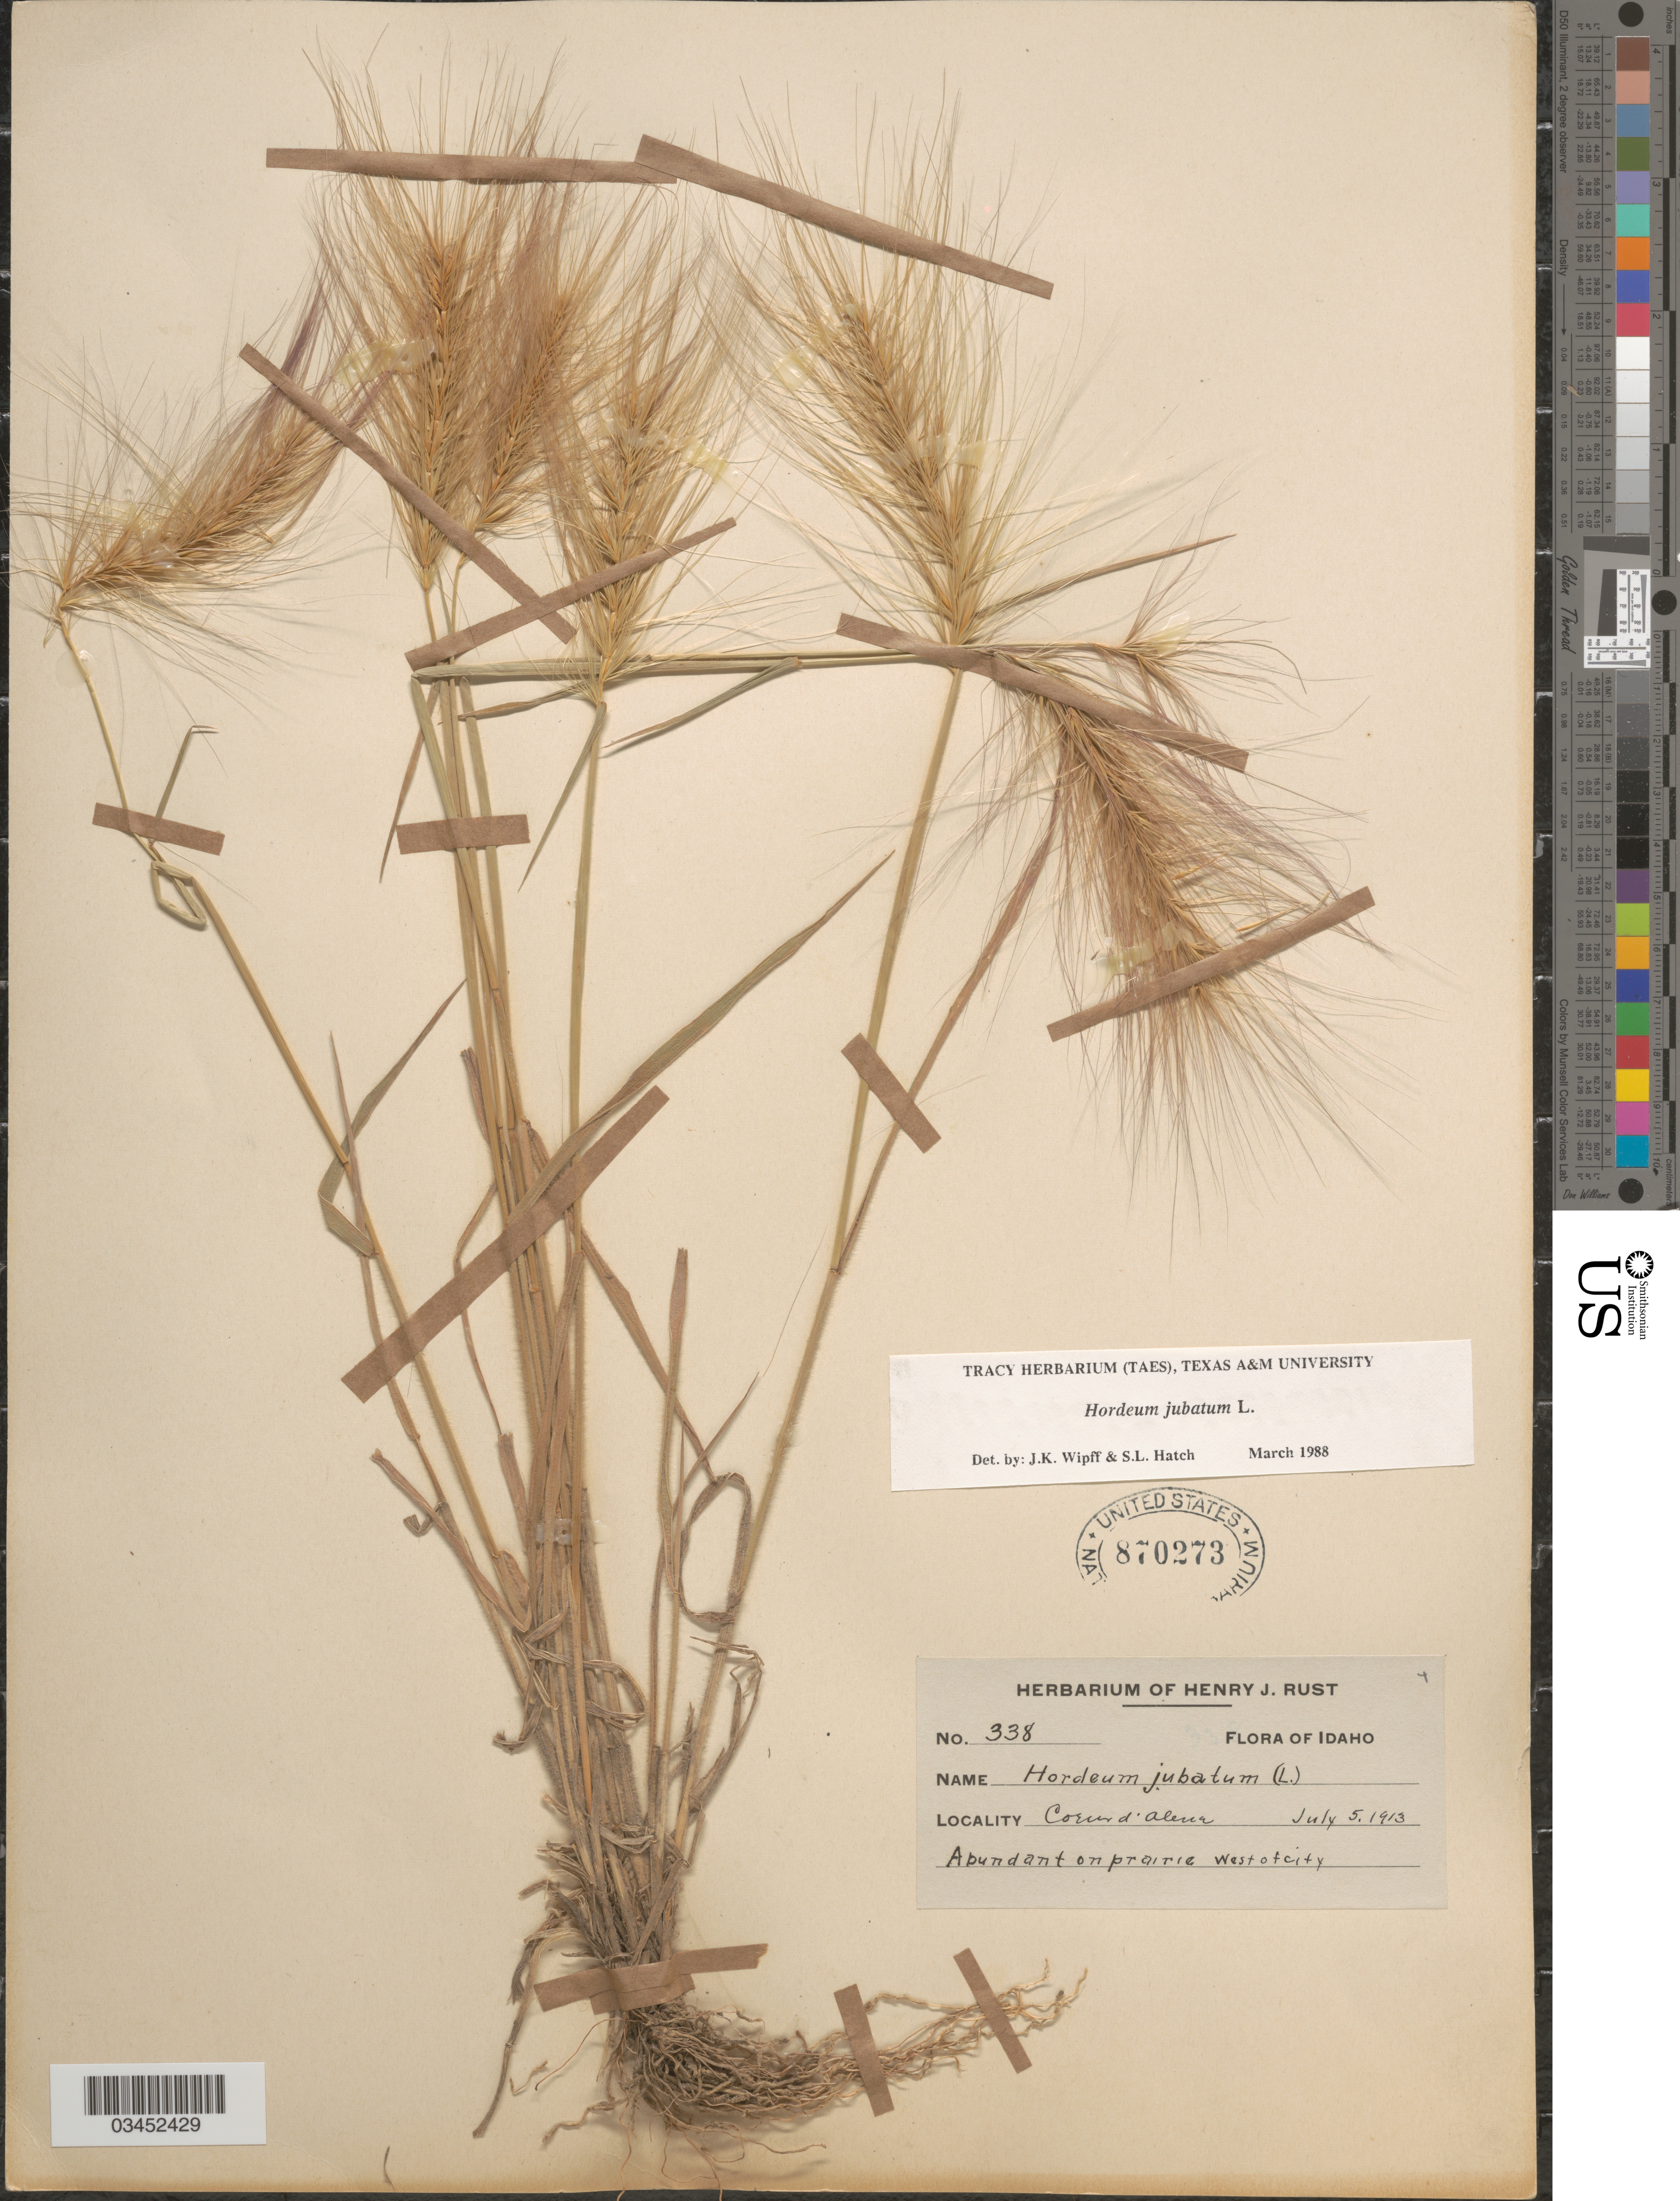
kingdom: Plantae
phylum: Tracheophyta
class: Liliopsida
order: Poales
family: Poaceae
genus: Hordeum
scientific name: Hordeum jubatum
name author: L.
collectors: ex herb. Henry J. Rust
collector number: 338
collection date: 1913-07-05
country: United States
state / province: Idaho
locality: Coeur d' Alene. Abundant on prairie west of city.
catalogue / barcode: US 870273